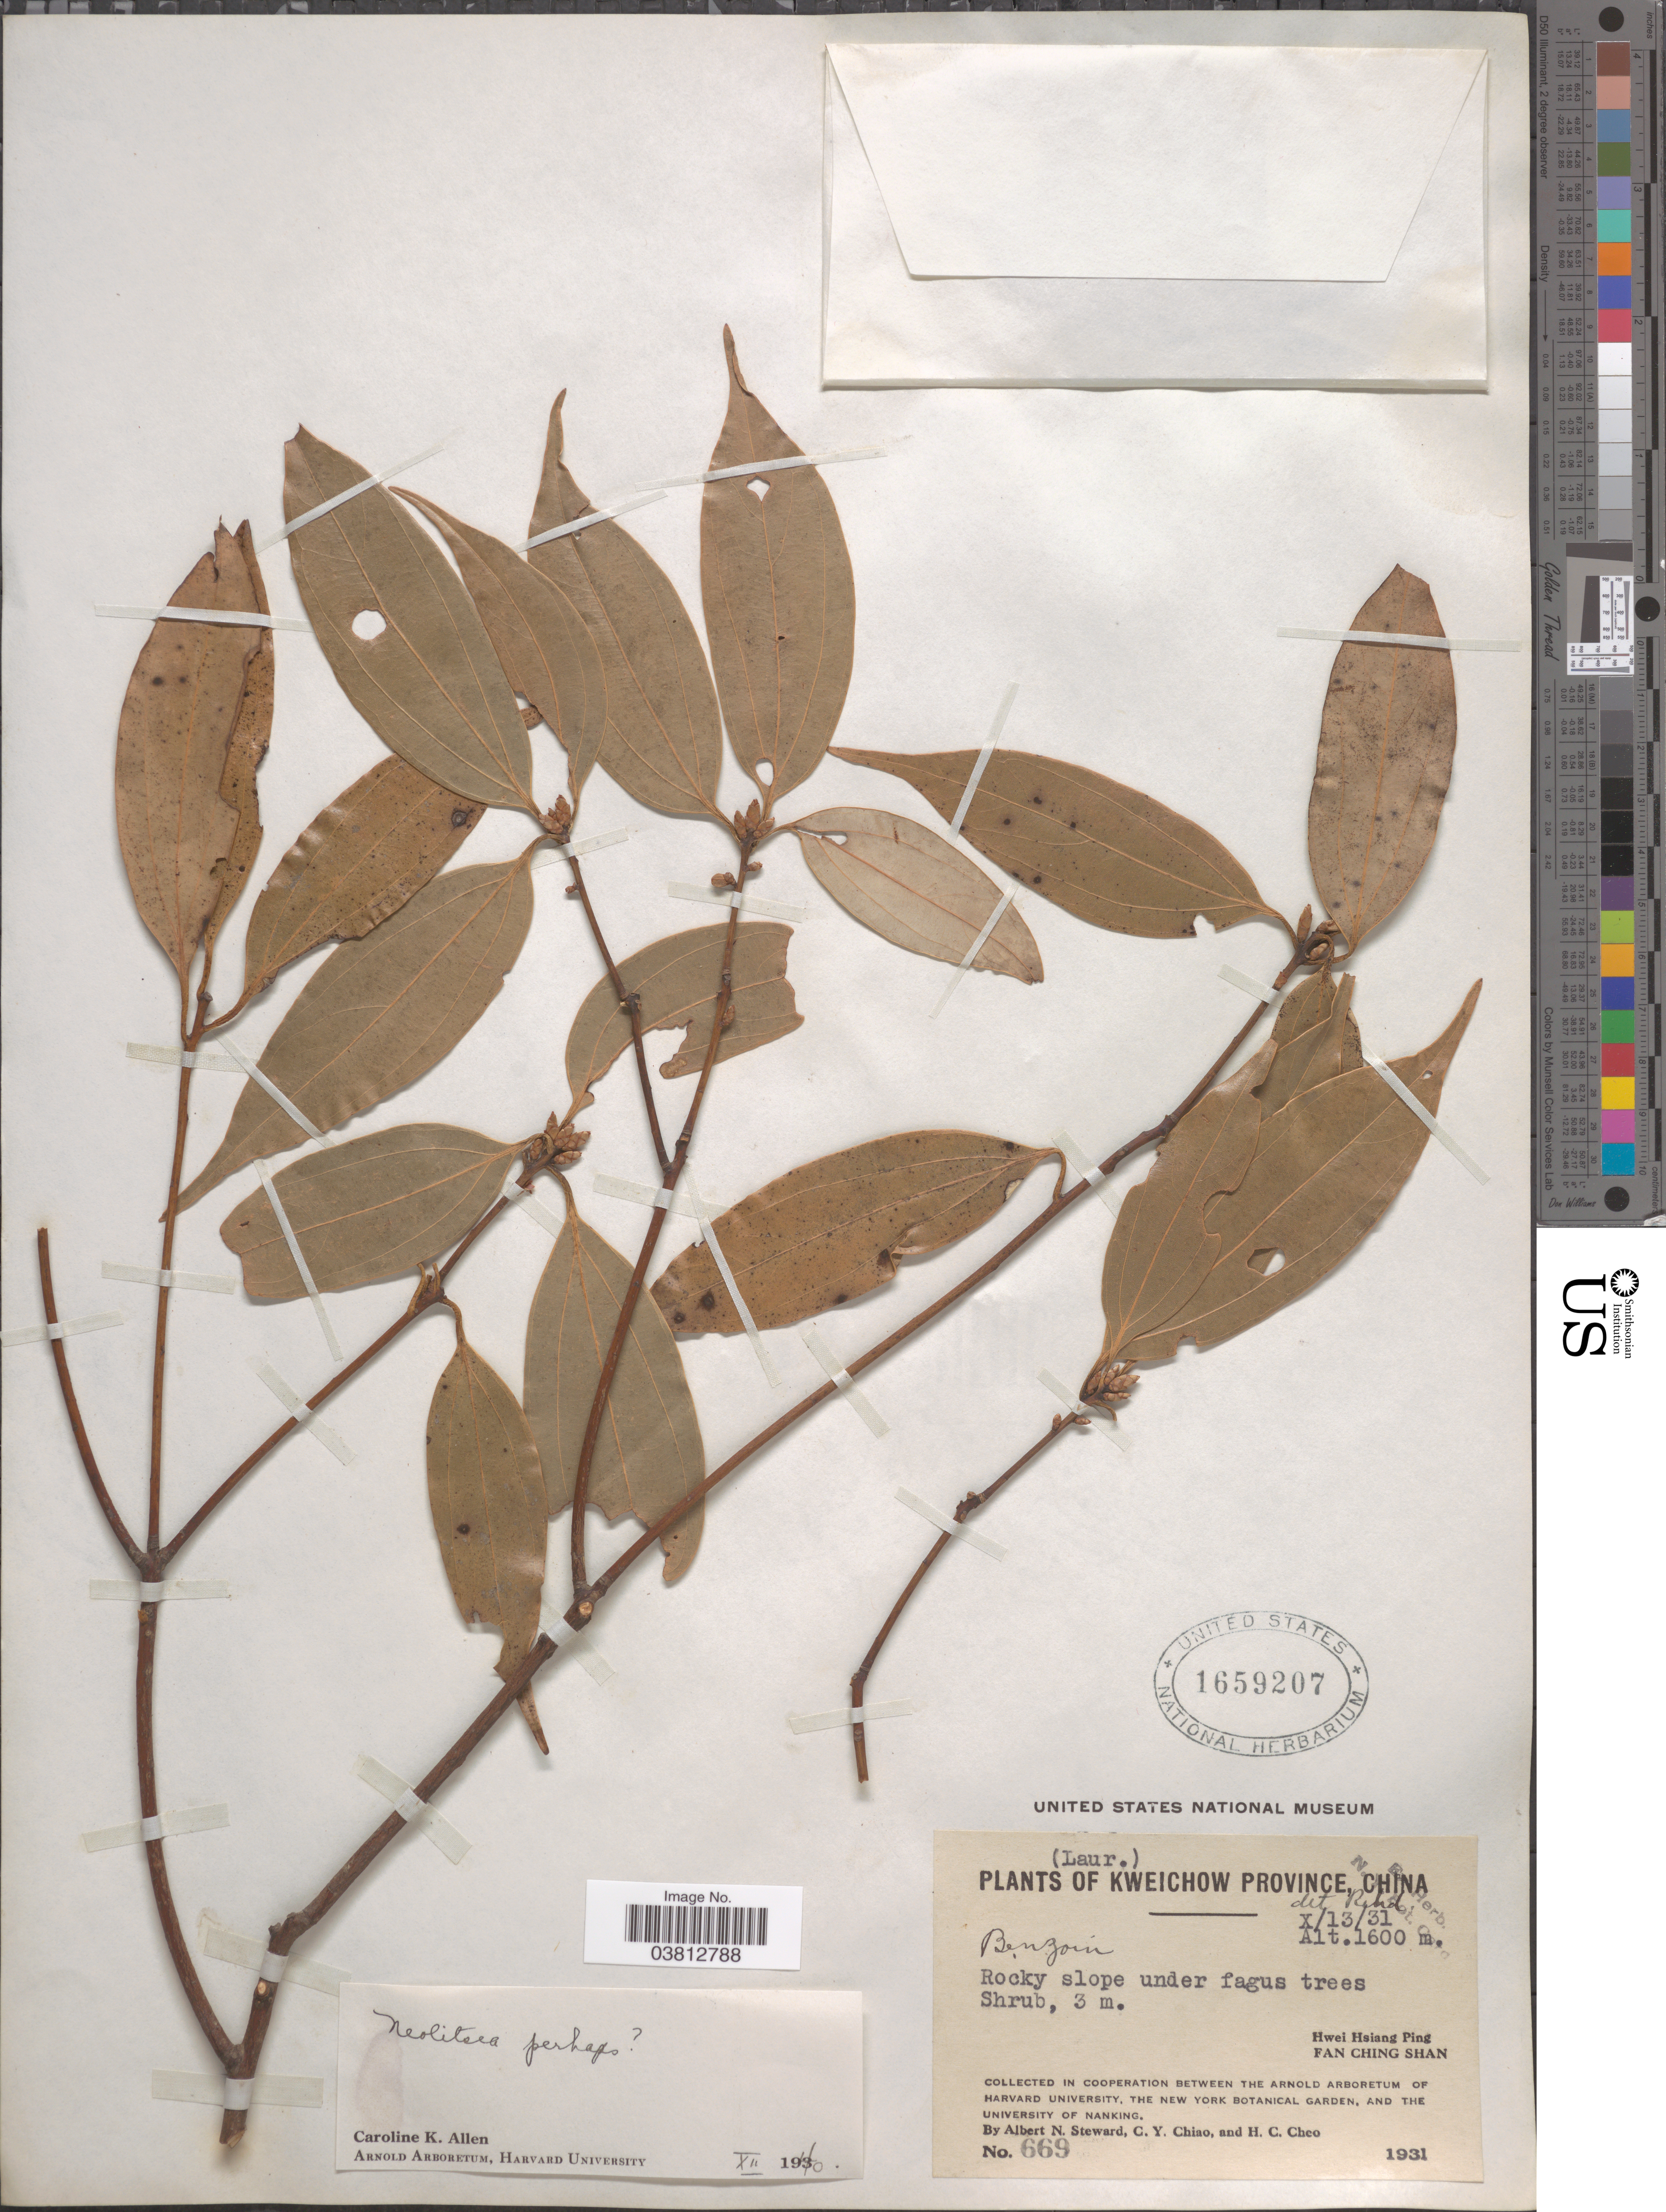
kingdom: Plantae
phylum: Tracheophyta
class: Magnoliopsida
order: Laurales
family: Lauraceae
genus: Neolitsea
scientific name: Neolitsea sp.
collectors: A. N. Steward, C. Y. Chiao & H. Cheo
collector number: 669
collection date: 1931-10-13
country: China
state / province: Guizhou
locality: Kweichow Province. Hwei Hsiang Ping. Fan Ching Shan.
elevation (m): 1600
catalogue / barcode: US 1659207